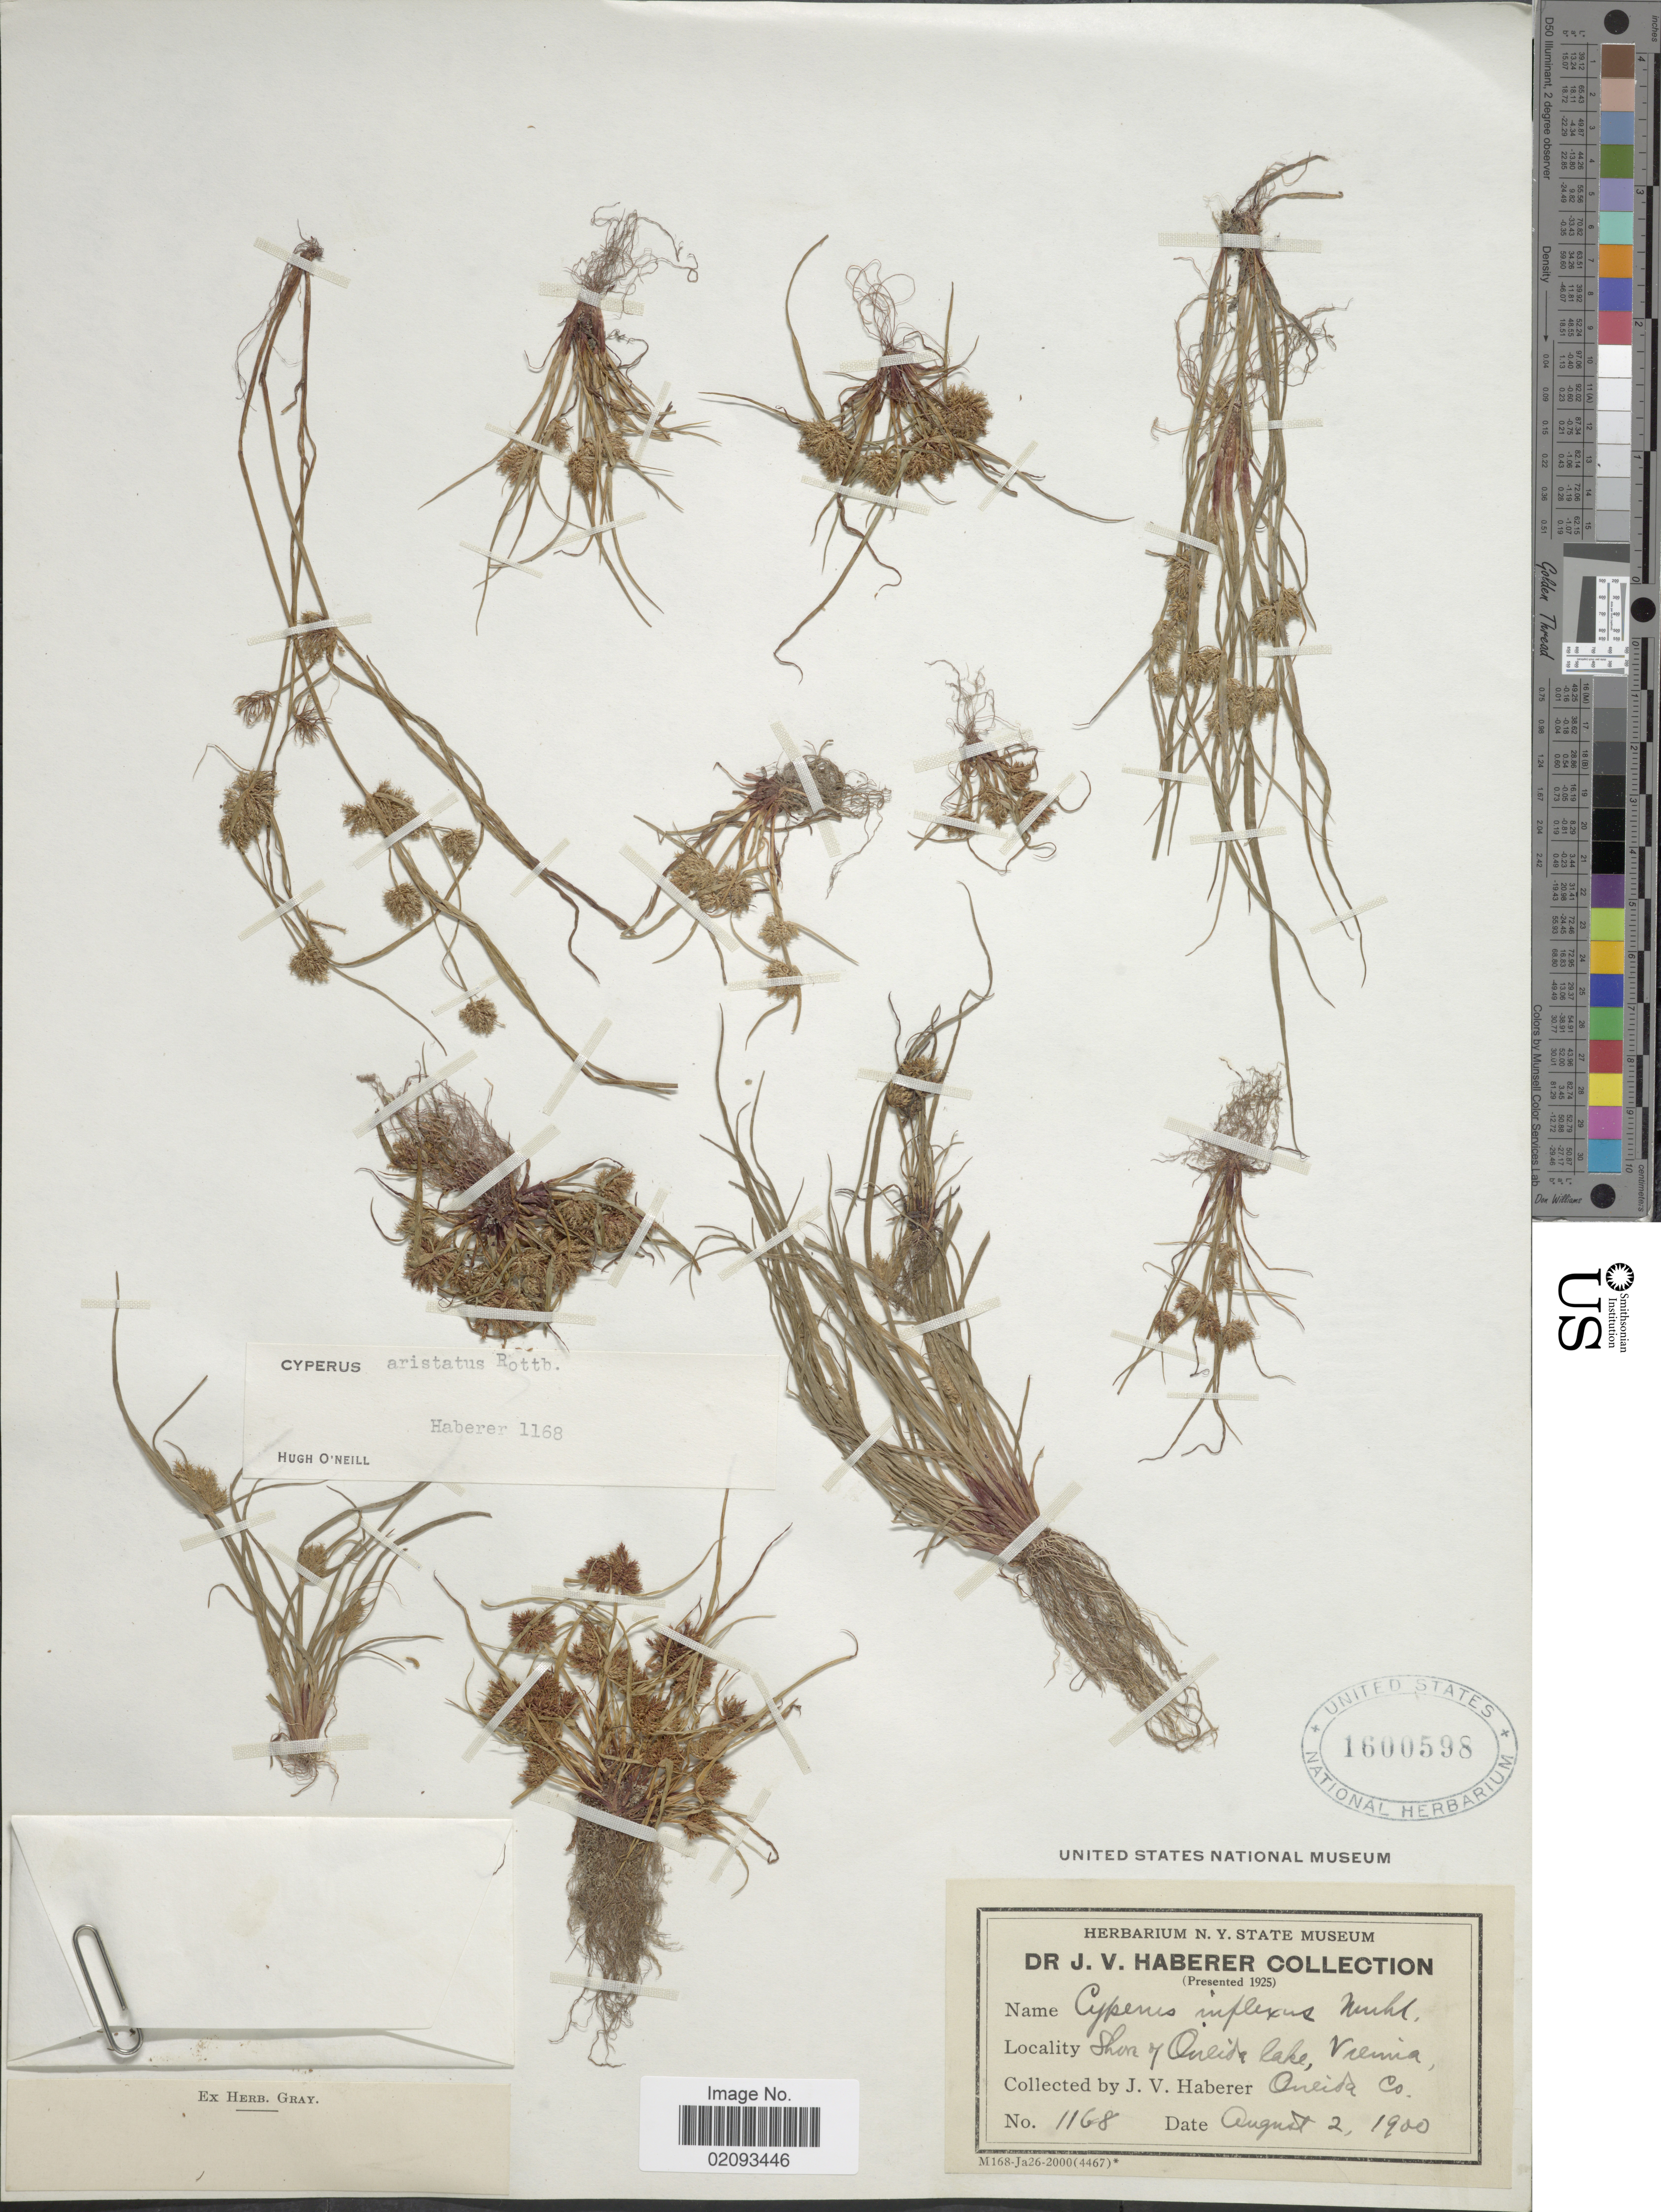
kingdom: Plantae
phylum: Tracheophyta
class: Liliopsida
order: Poales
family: Cyperaceae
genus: Cyperus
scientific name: Cyperus squarrosus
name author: L.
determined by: Strong, Mark T., (BOT), Smithsonian Institution - National Museum of Natural History (UNITED STATES)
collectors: J. V. Haberer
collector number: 1168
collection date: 1900-08-02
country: United States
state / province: New York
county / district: Oneida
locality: Shore of Oneida Lake, Vienna, Oneida Co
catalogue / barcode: US 1600598